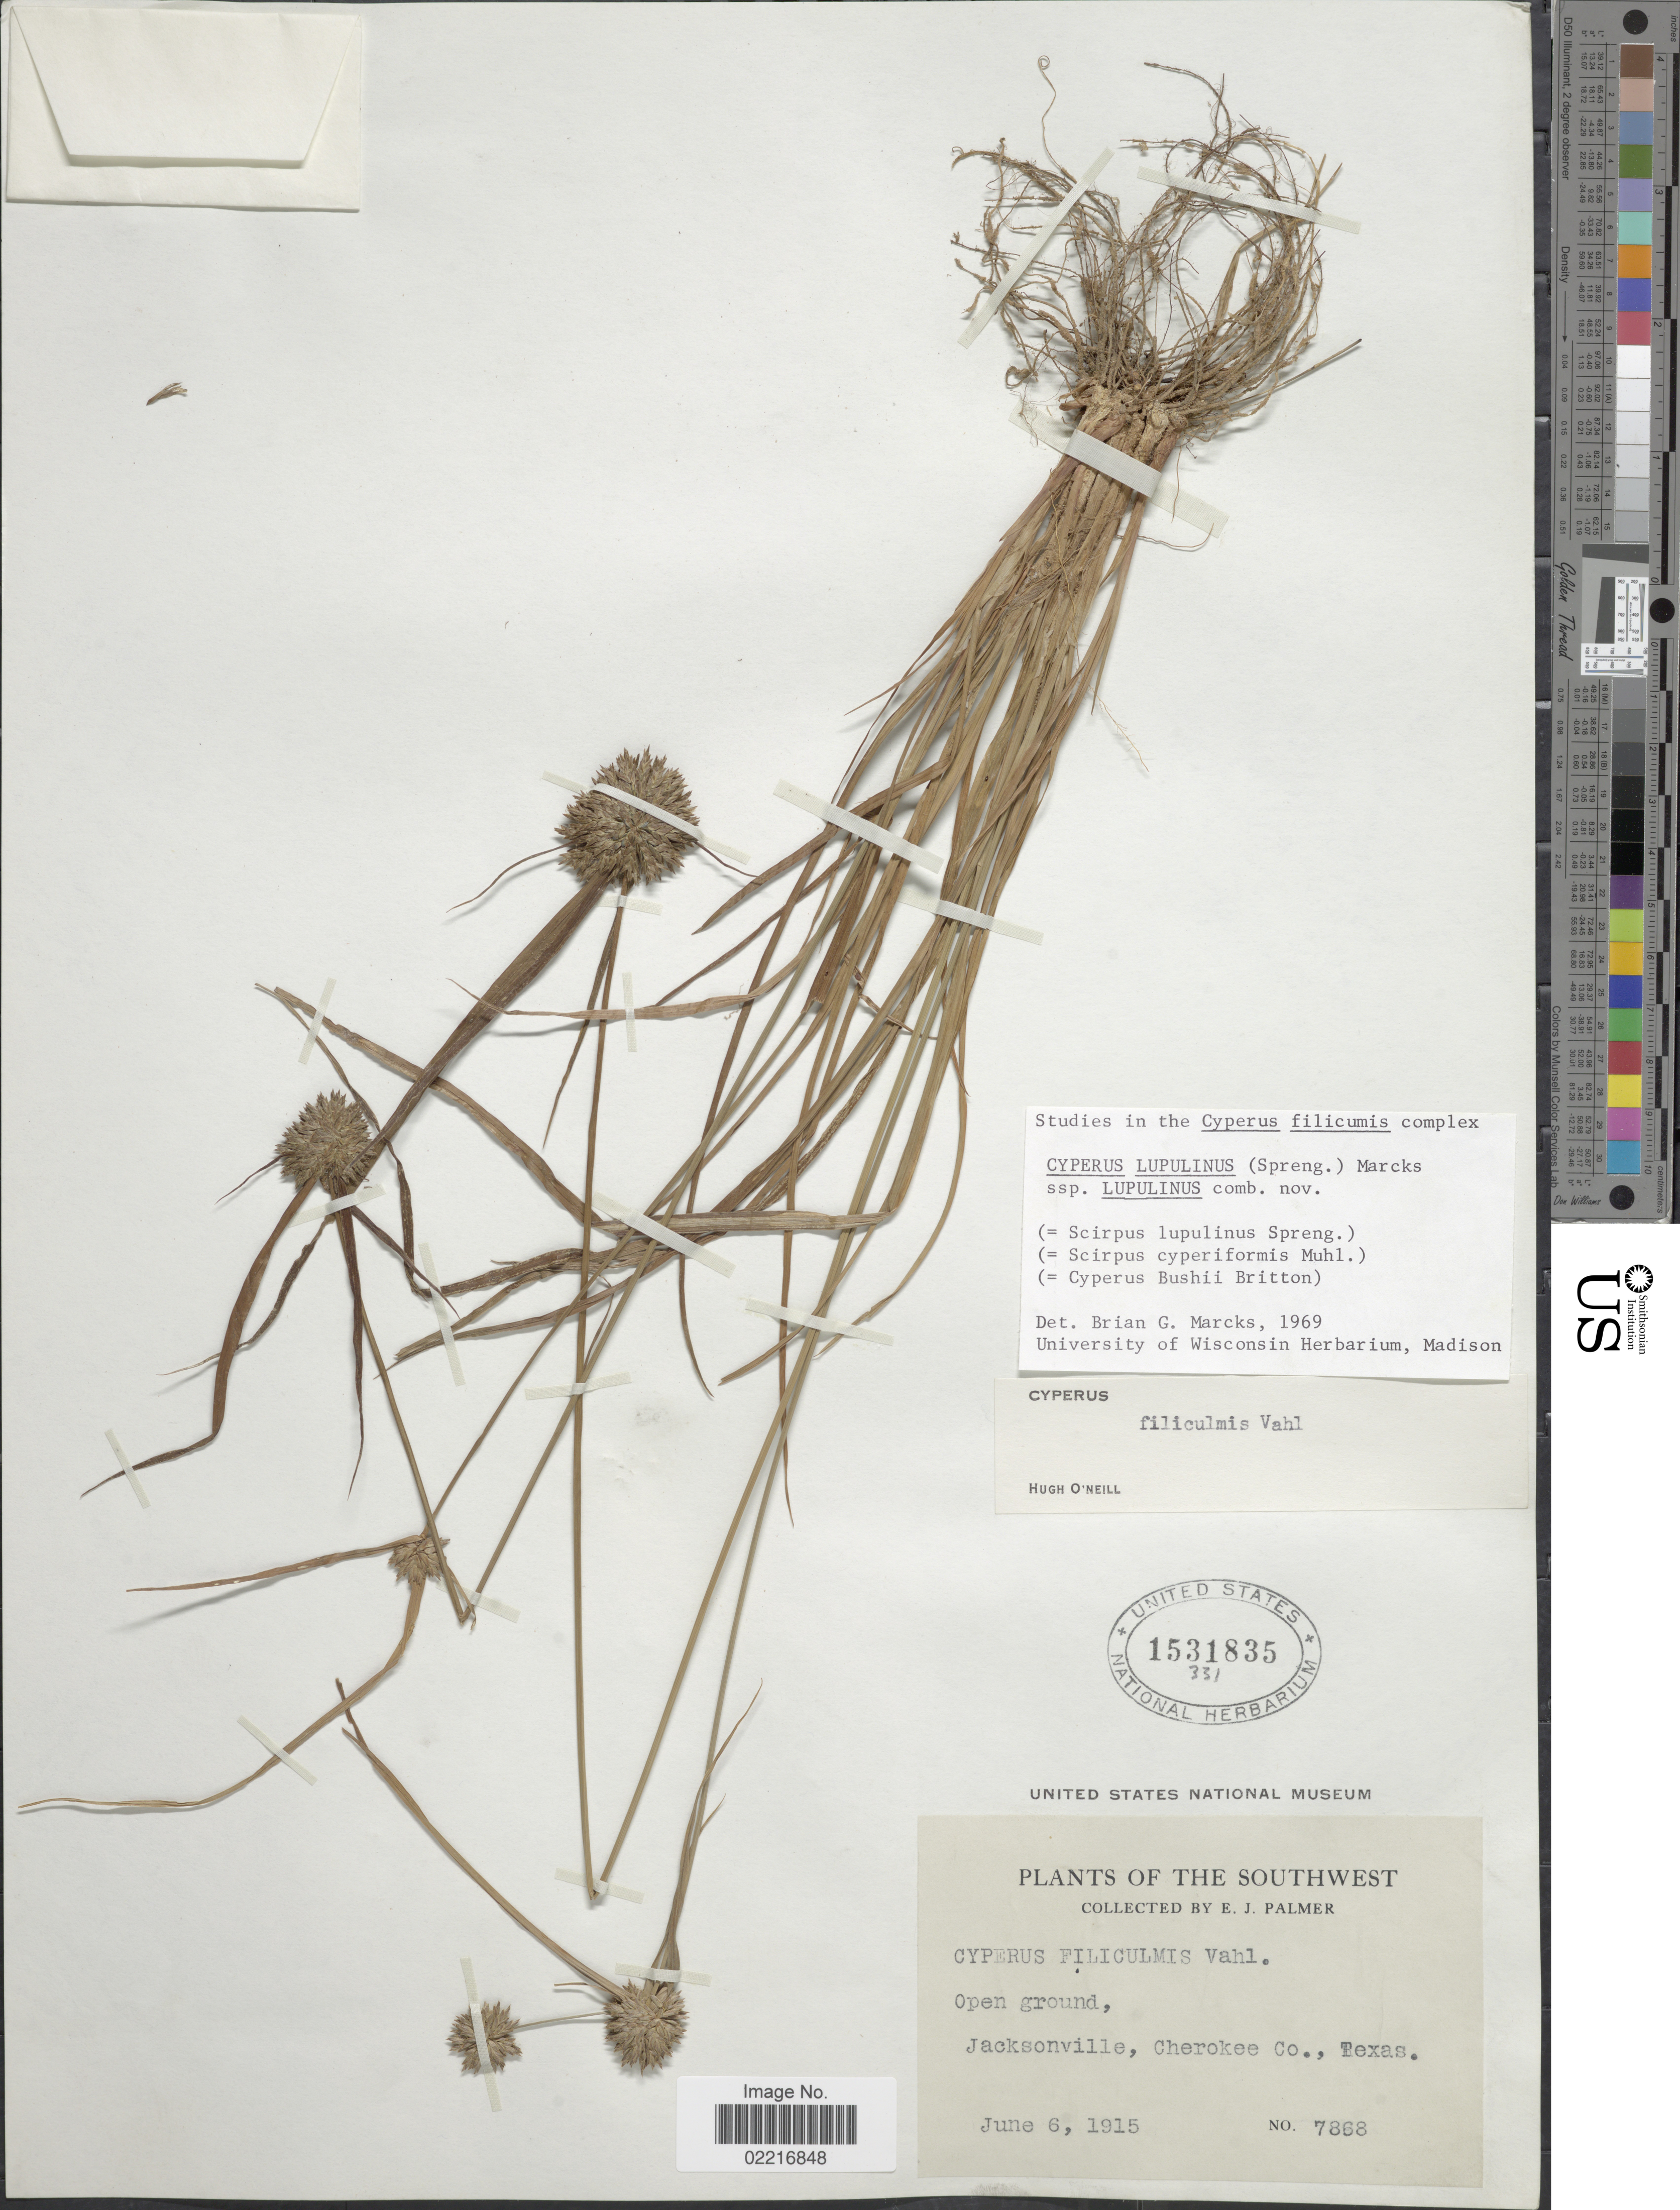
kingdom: Plantae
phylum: Tracheophyta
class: Liliopsida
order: Poales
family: Cyperaceae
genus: Cyperus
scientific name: Cyperus lupulinus subsp. lupulinus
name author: (Spreng.) Marcks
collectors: E. J. Palmer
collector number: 7868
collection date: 1915-06-06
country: United States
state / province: Texas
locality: Jacksonville, Cherokee Co.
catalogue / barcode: US 1531835